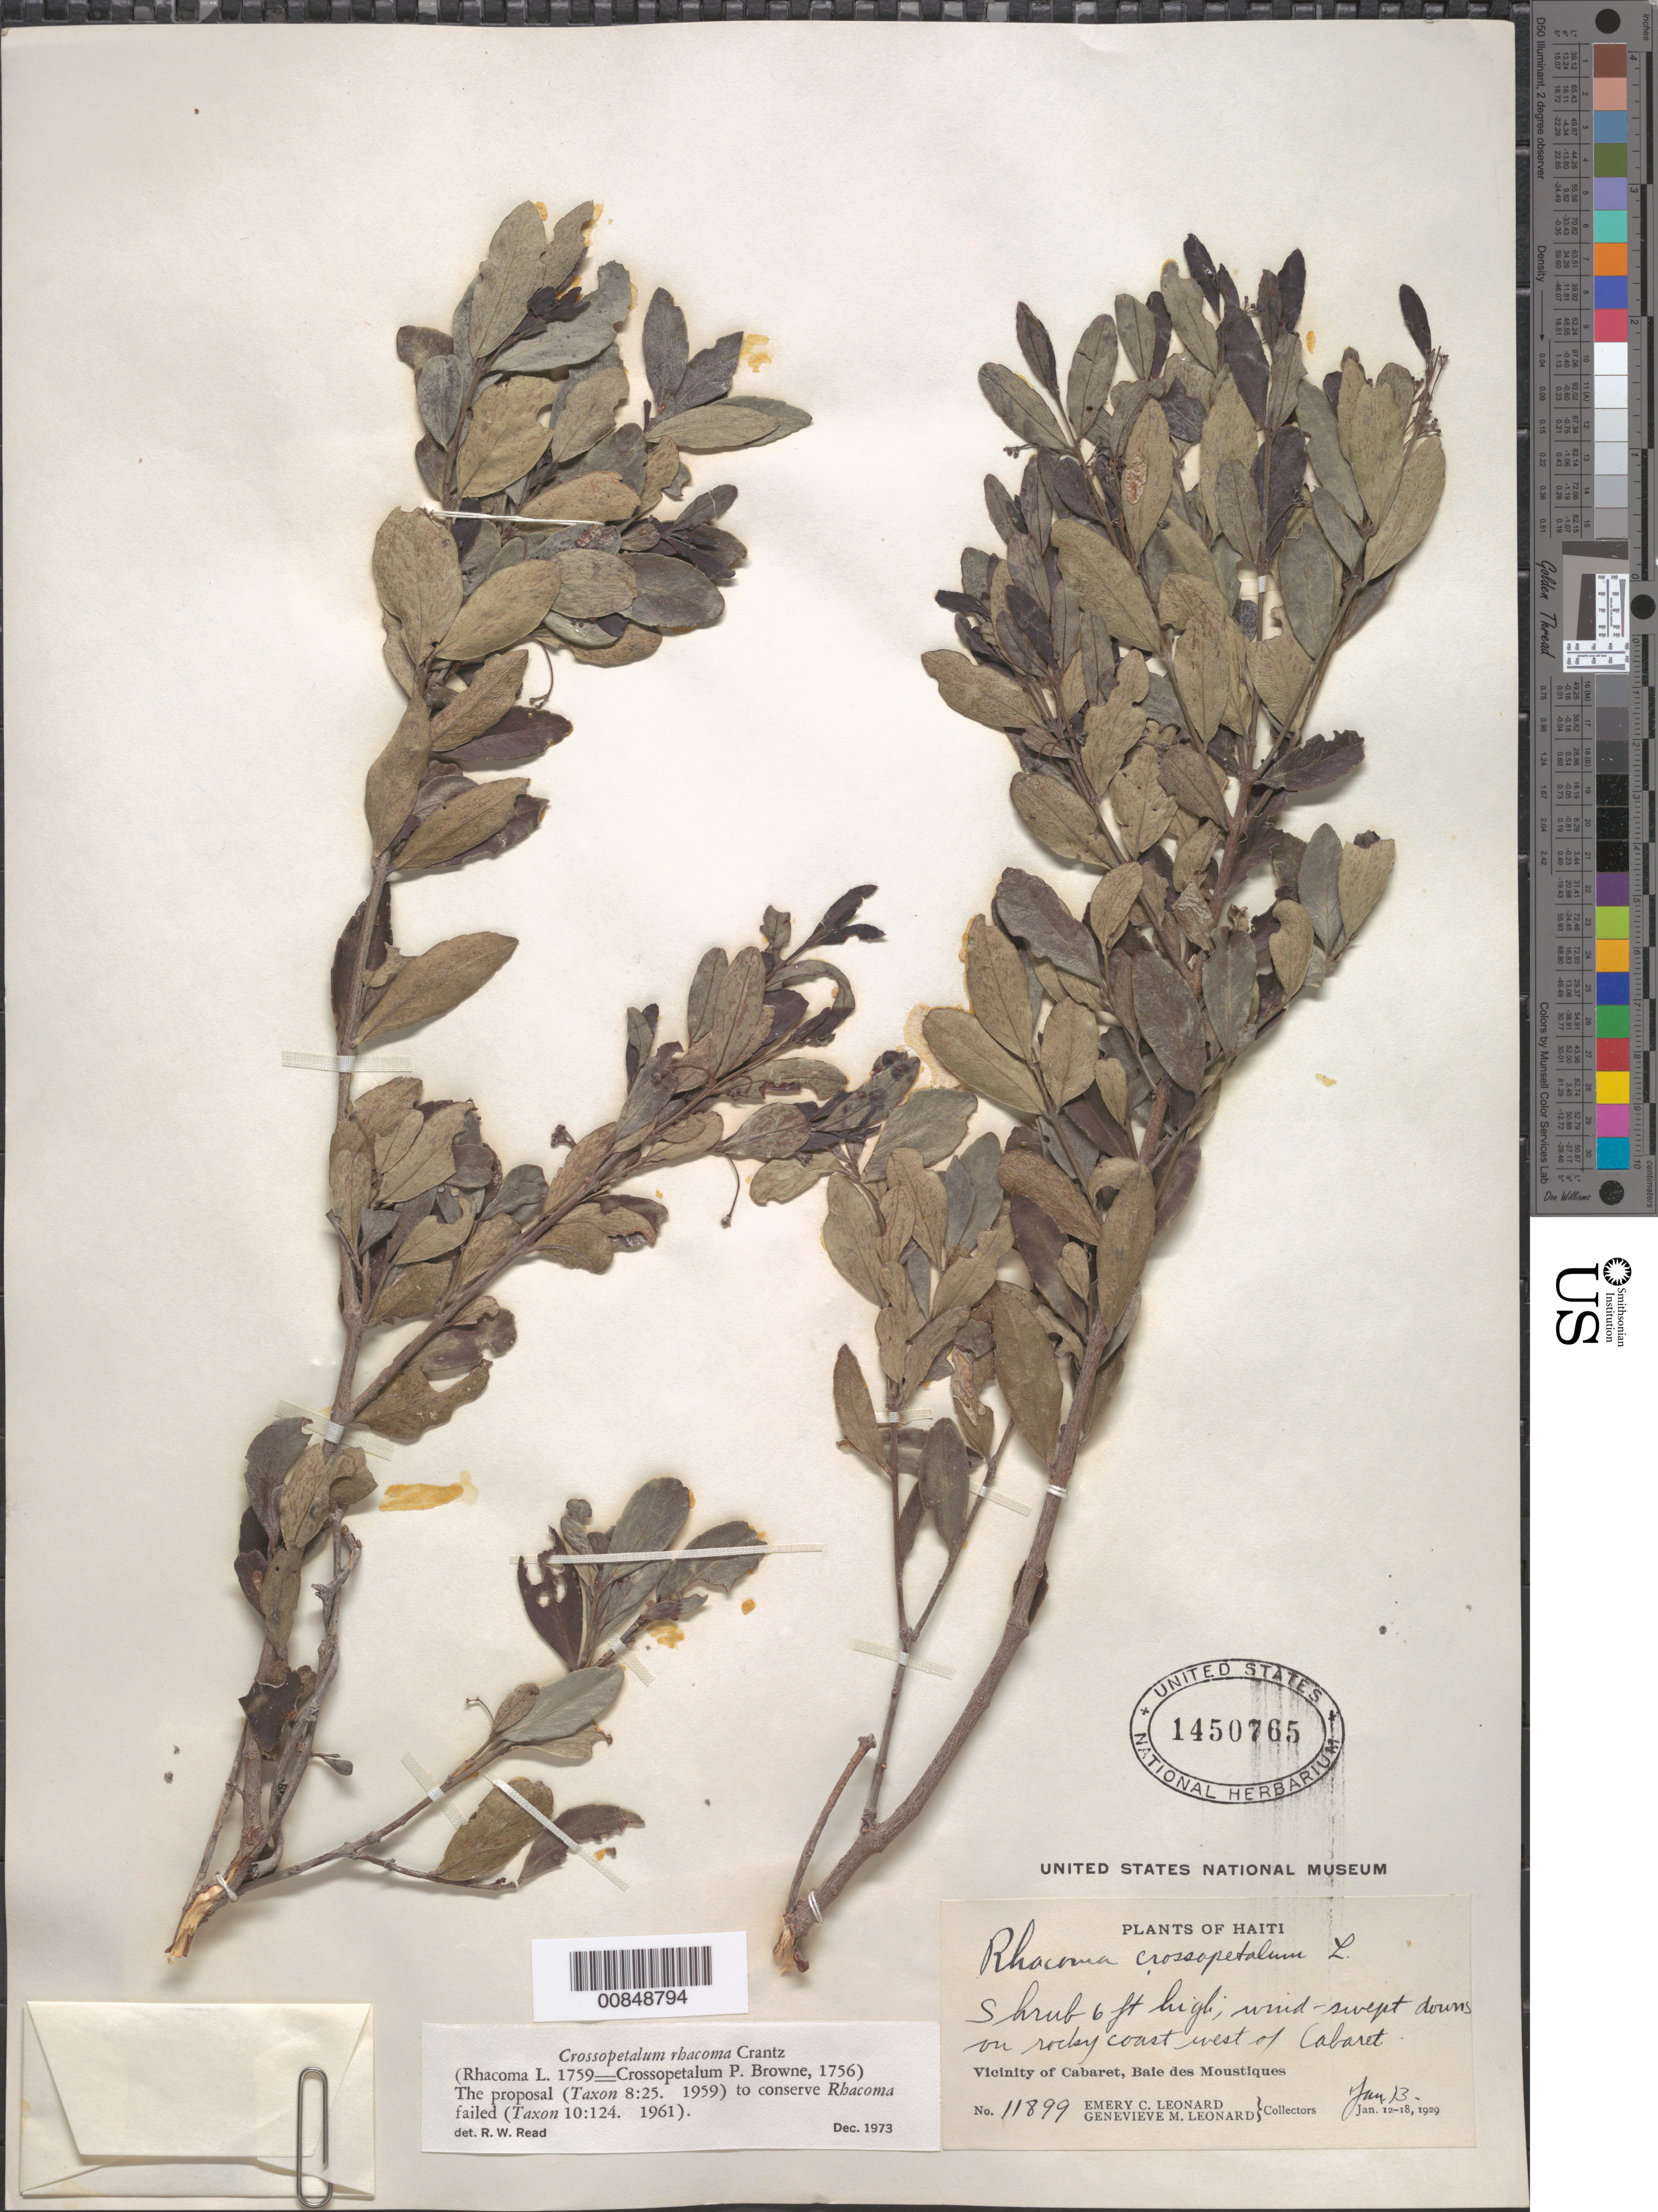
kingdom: Plantae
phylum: Tracheophyta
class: Magnoliopsida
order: Celastrales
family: Celastraceae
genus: Crossopetalum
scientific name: Crossopetalum rhacoma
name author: Crantz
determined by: Read, Robert W., (US), NMNH (UNITED STATES)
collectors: E. C. Leonard & G. M. Leonard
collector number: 11899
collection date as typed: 13 Jan 1929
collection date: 1929-01-13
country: Haiti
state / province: Nord-Ouest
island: Hispaniola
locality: Vicinity of Cabaret, Baie des Moustiques, W of city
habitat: Wind-swept downs on rocky coast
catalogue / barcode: US 1450765